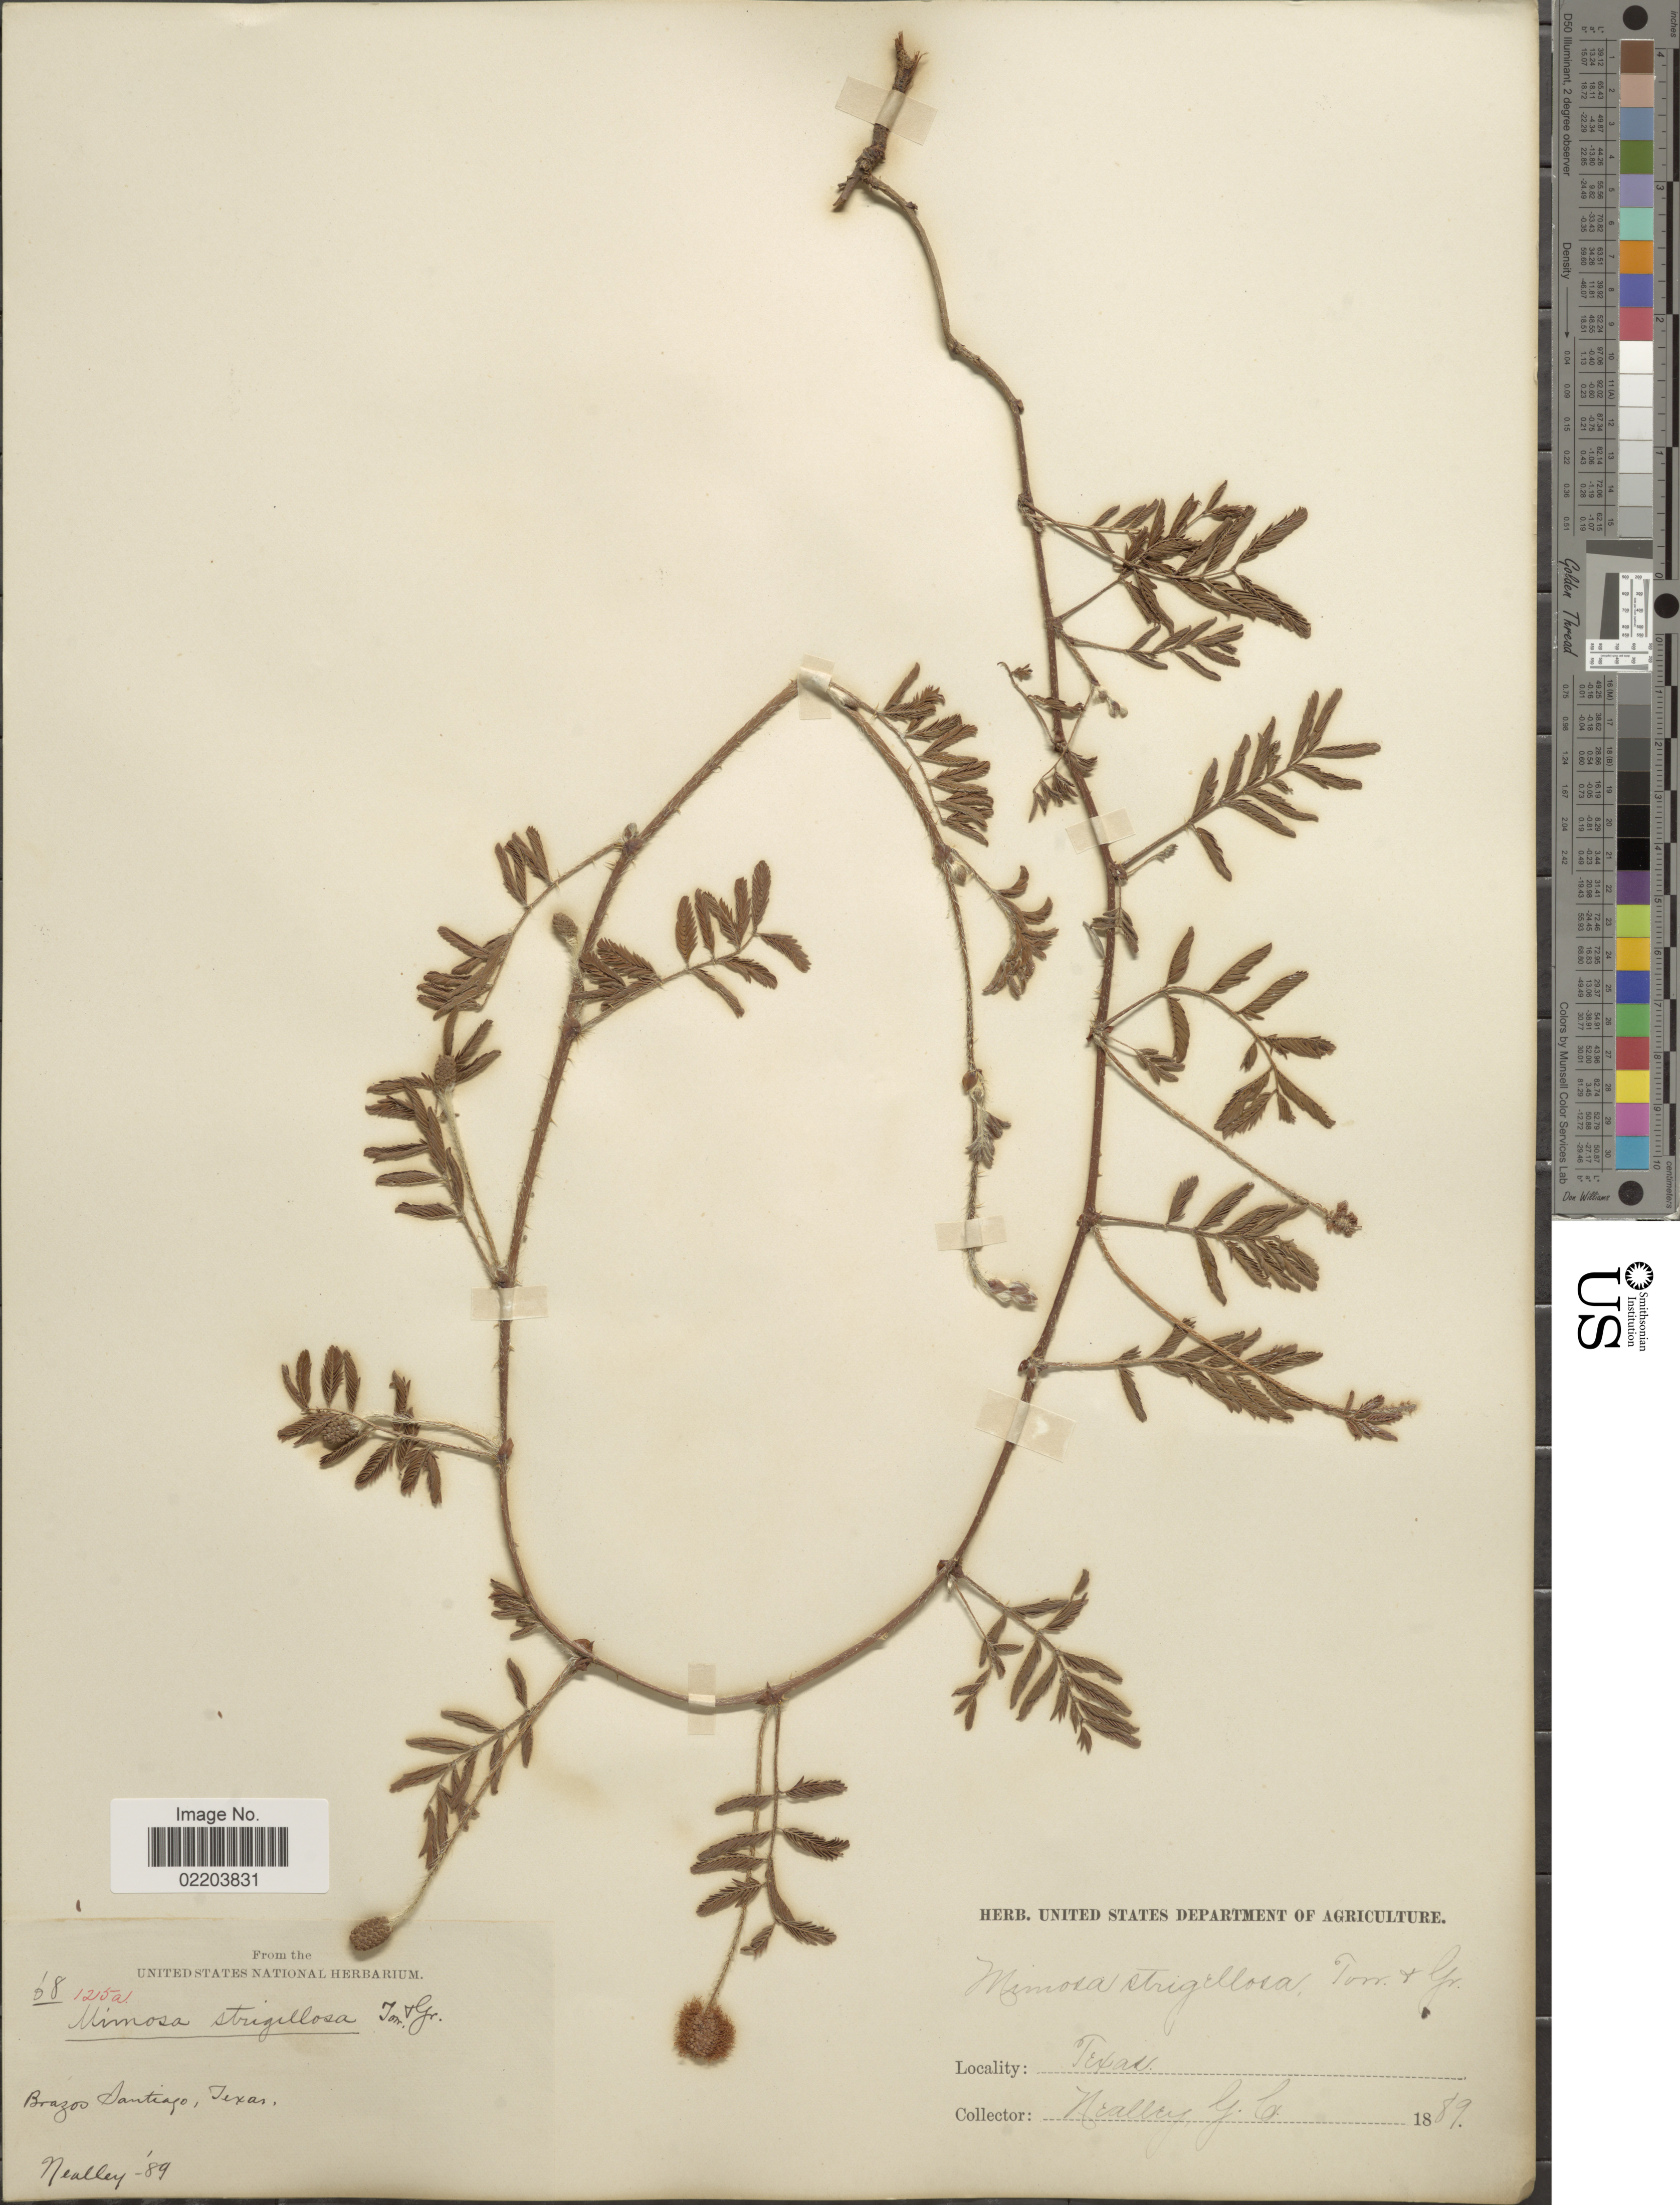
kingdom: Plantae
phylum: Tracheophyta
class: Magnoliopsida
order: Fabales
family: Fabaceae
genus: Mimosa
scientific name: Mimosa strigillosa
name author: Torr. & A. Gray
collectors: G. C. Nealley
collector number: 68/125a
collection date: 1889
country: United States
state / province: Texas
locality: Brazos Santiago